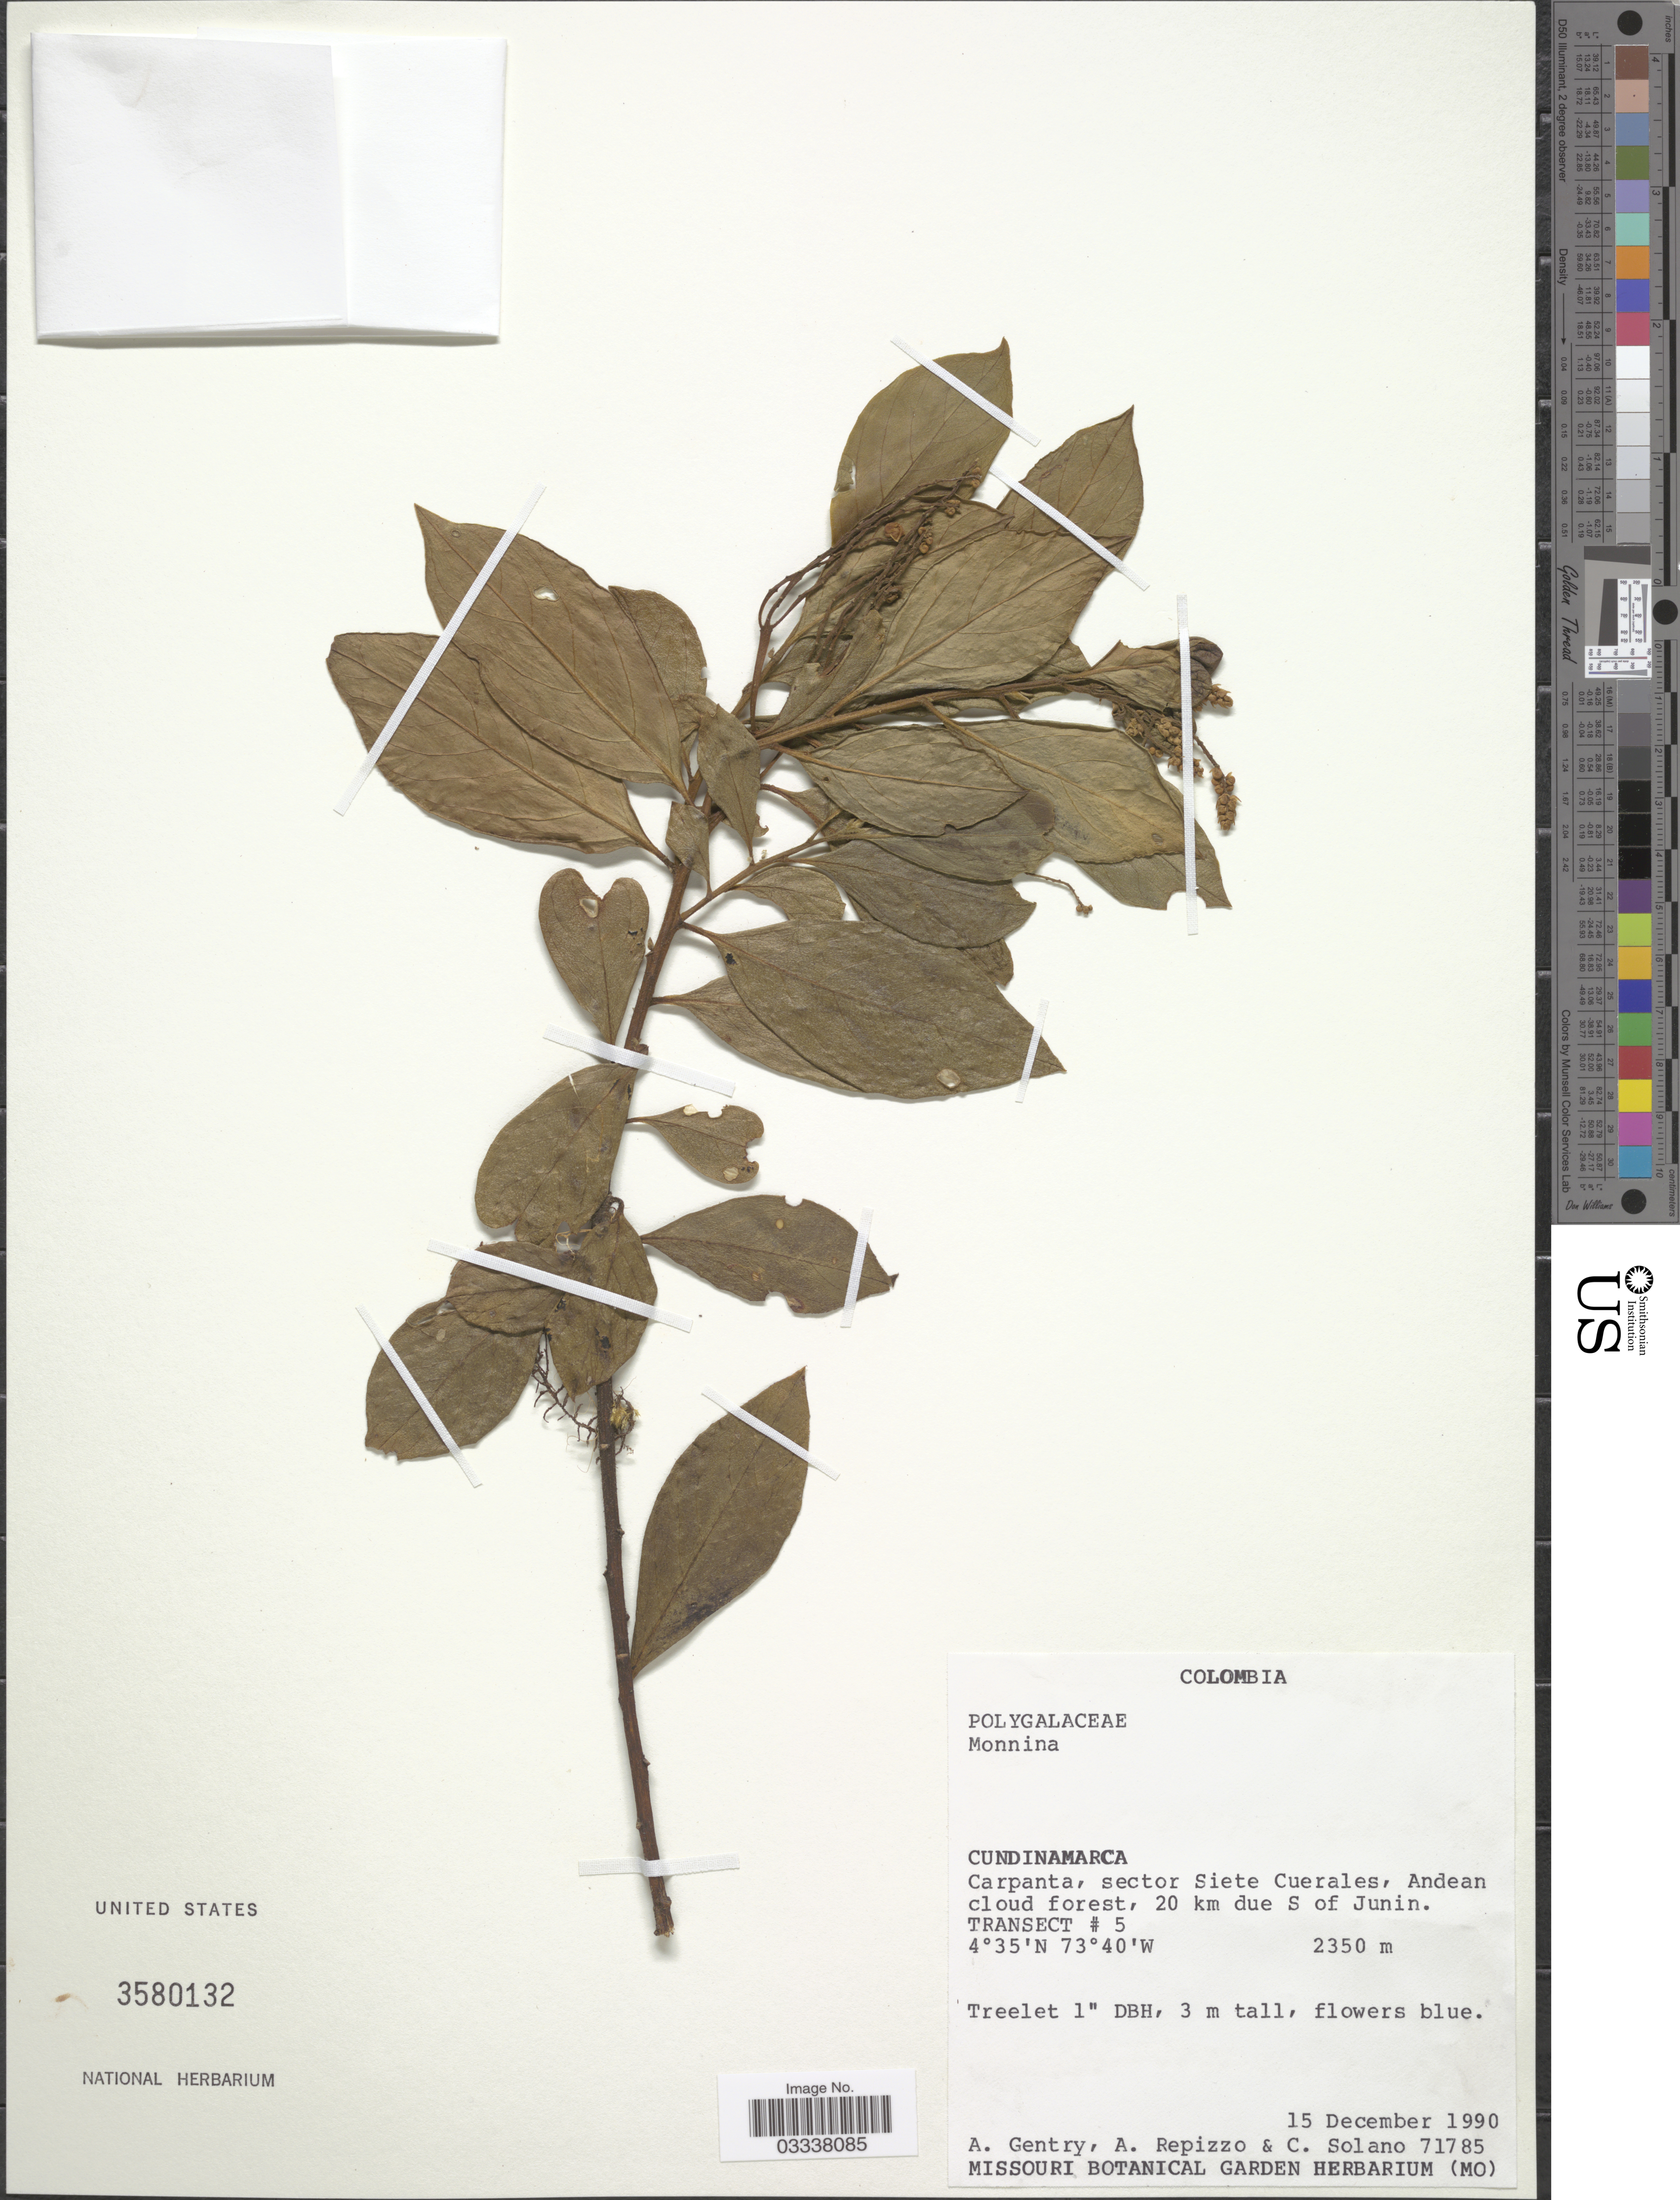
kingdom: Plantae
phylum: Tracheophyta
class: Magnoliopsida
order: Fabales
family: Polygalaceae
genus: Monnina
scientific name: Monnina sp.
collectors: A. H. Gentry, A. Repizzo & C. Solano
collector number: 71785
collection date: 1990-12-15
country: Colombia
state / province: Cundinamarca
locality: Carpanta, sector Siete Cuerales, Andean cloud forest, 20 km due S of Junin. Transect # 5.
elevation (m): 2350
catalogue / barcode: US 3580132